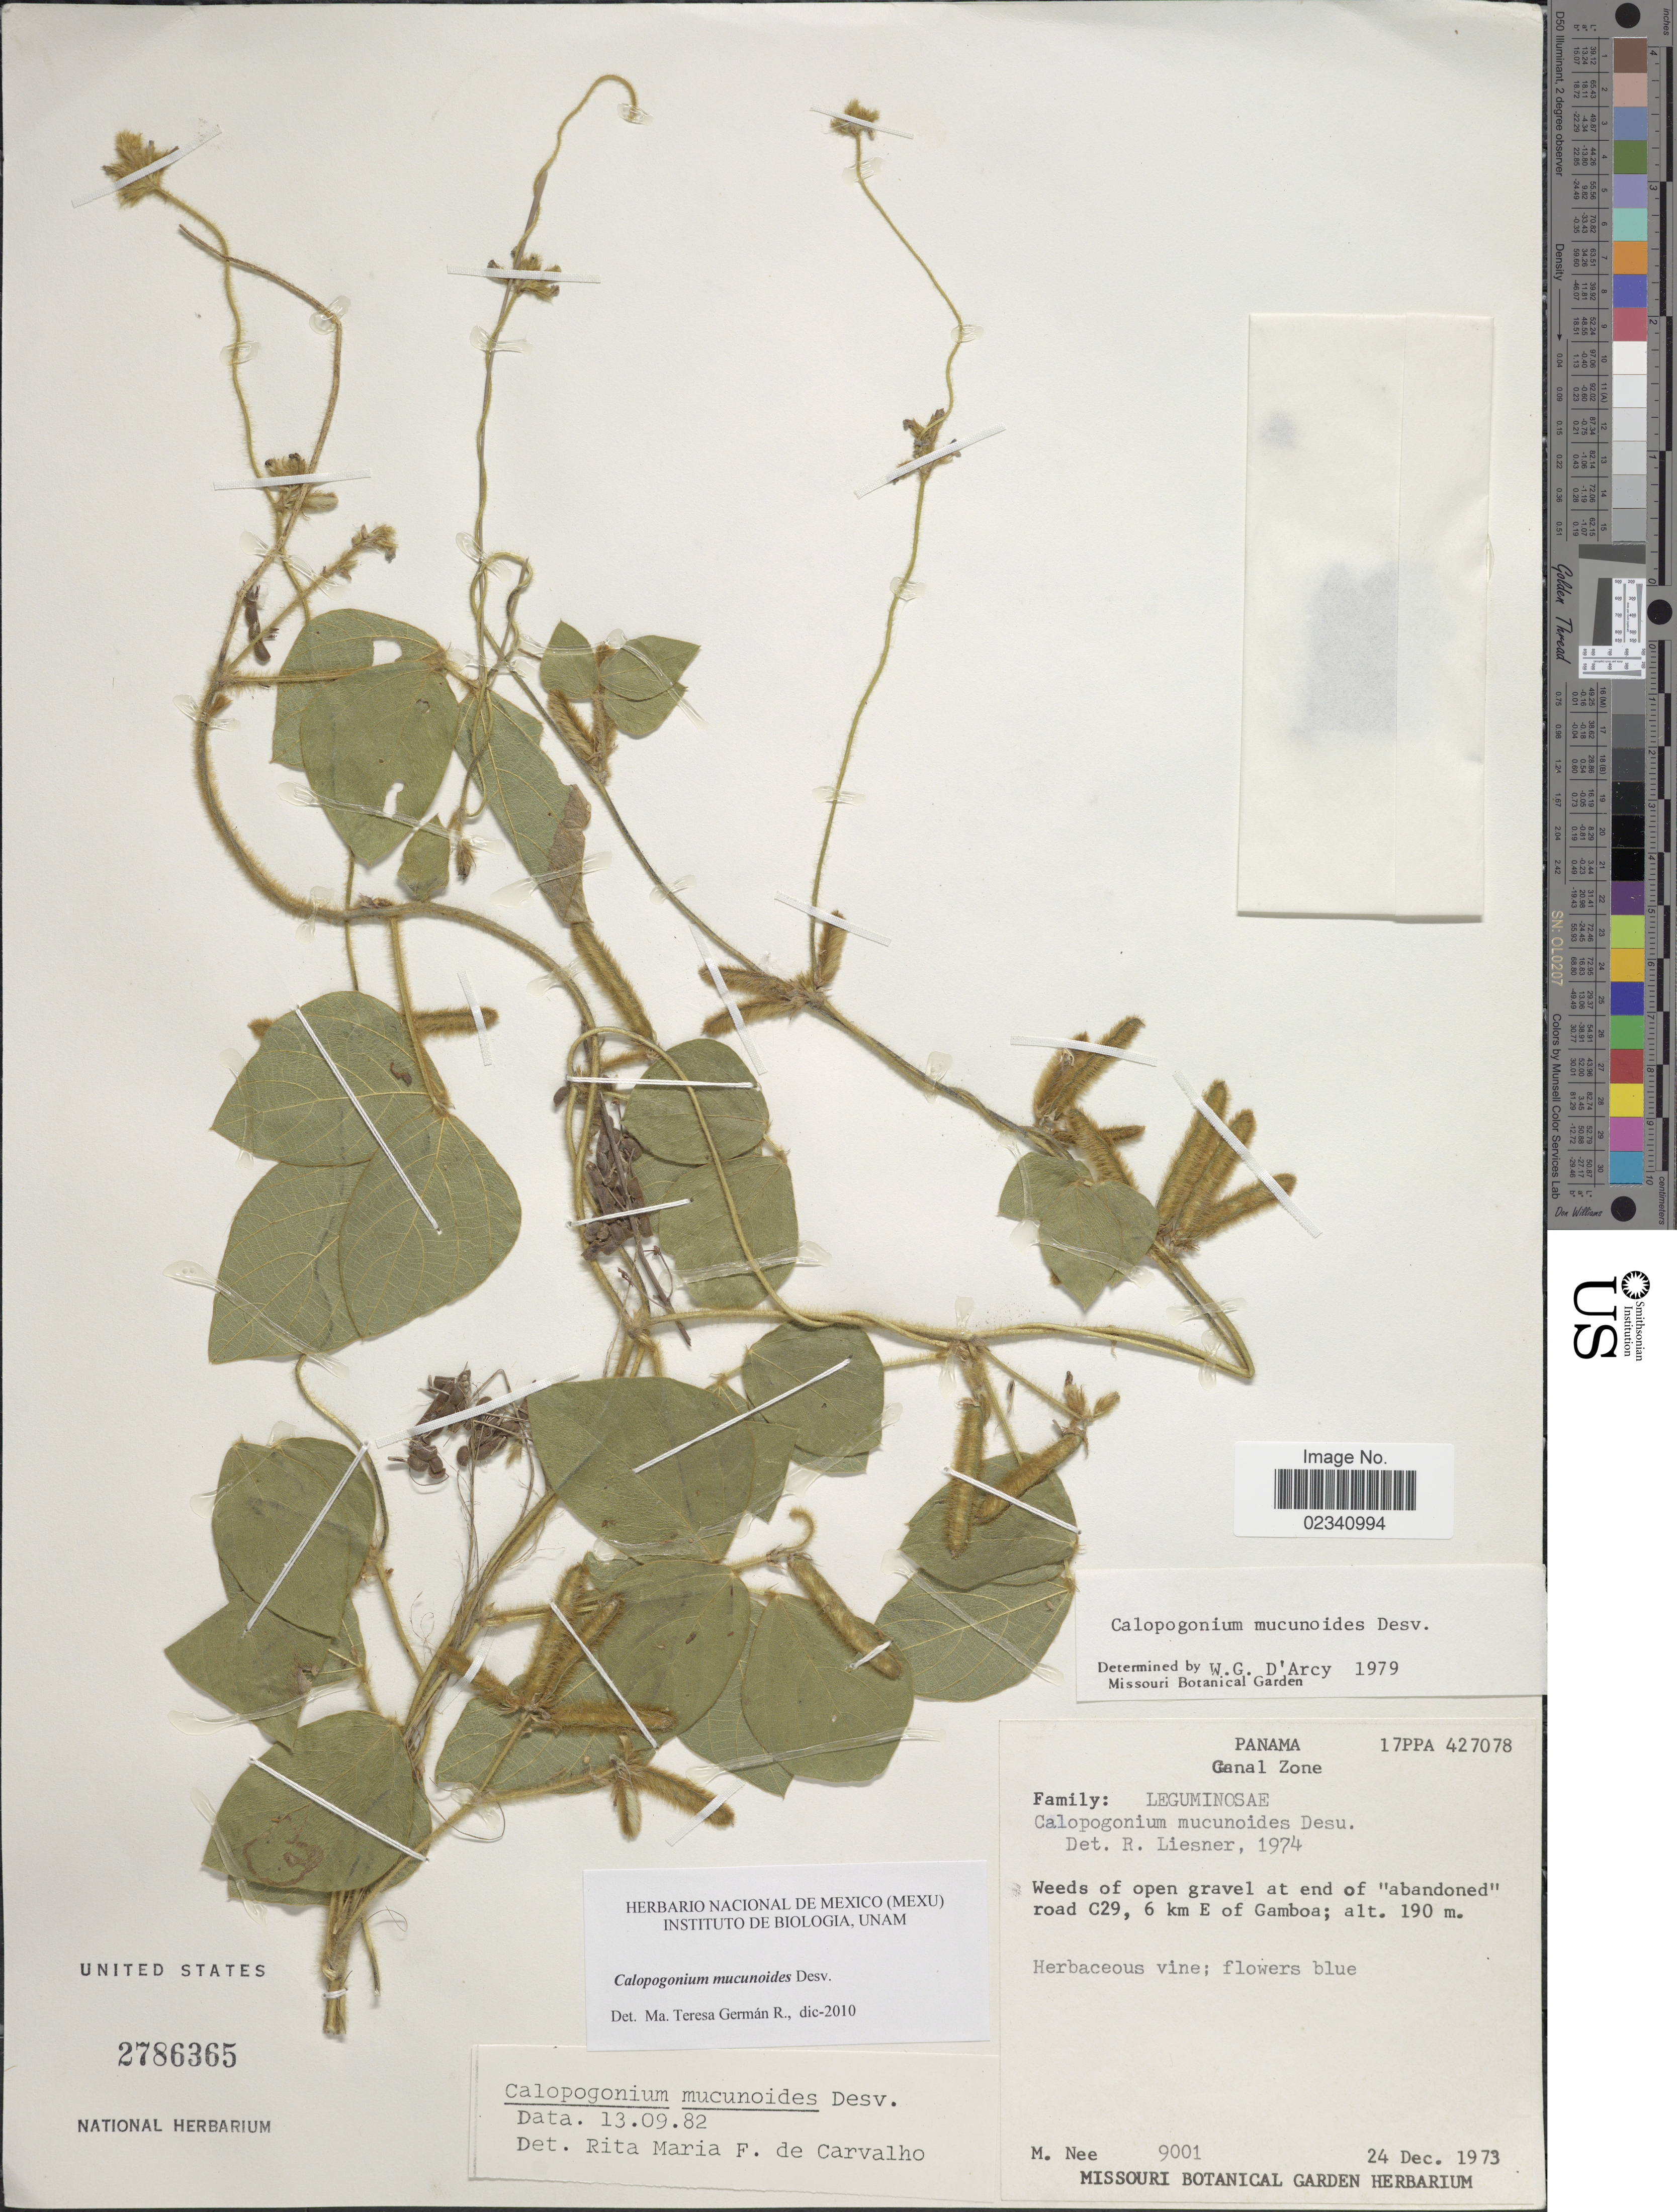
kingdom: Plantae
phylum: Tracheophyta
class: Magnoliopsida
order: Fabales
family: Fabaceae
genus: Calopogonium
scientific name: Calopogonium mucunoides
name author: Desv.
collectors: M. Nee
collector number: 9001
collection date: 1973-12-24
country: Panama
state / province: Colón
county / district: Canal Zone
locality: Canal Zone. road C29, 6 km E of Gamboa. Canal Zone. 17PPA 427078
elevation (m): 190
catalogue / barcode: US 2786365